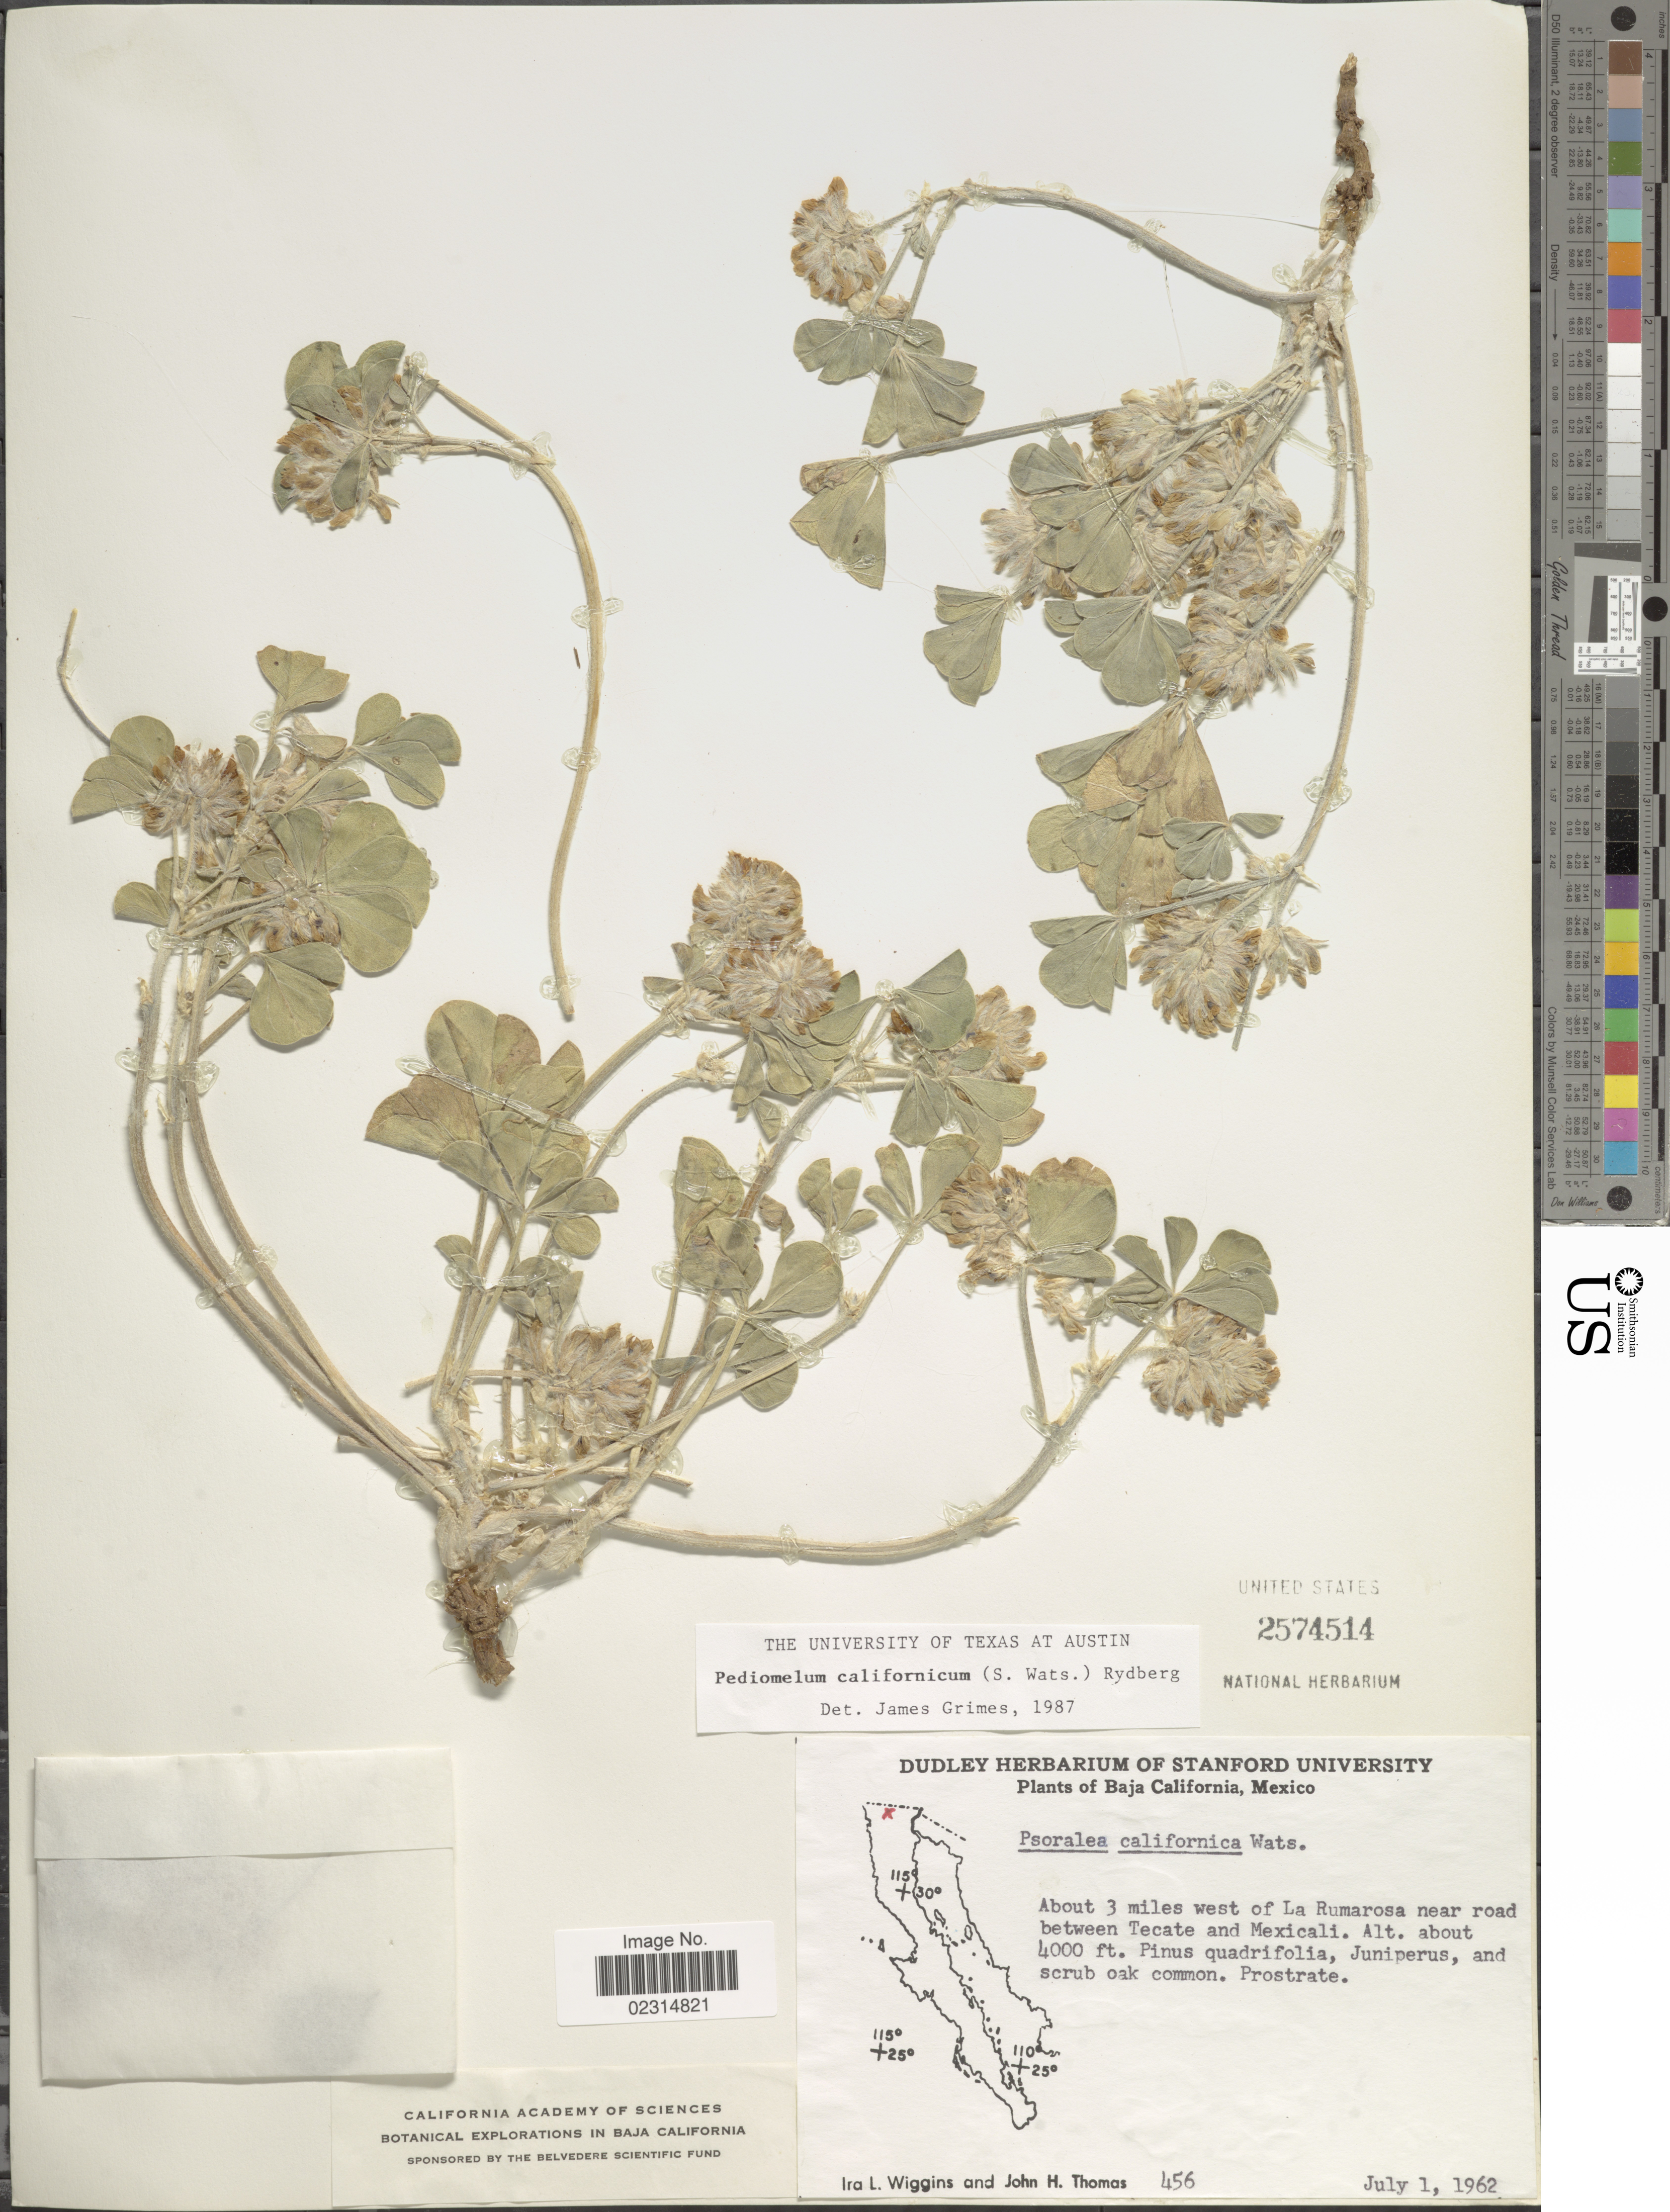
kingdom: Plantae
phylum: Tracheophyta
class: Magnoliopsida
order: Fabales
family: Fabaceae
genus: Pediomelum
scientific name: Pediomelum californicum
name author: (S. Watson) Rydb.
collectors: I. L. Wiggins & J. H. Thomas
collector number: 456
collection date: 1962-07-01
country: Mexico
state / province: Baja California Norte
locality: About 3 miles west of La Rumarosa near road between Tecate and Mexicali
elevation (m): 1219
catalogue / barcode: US 2574514